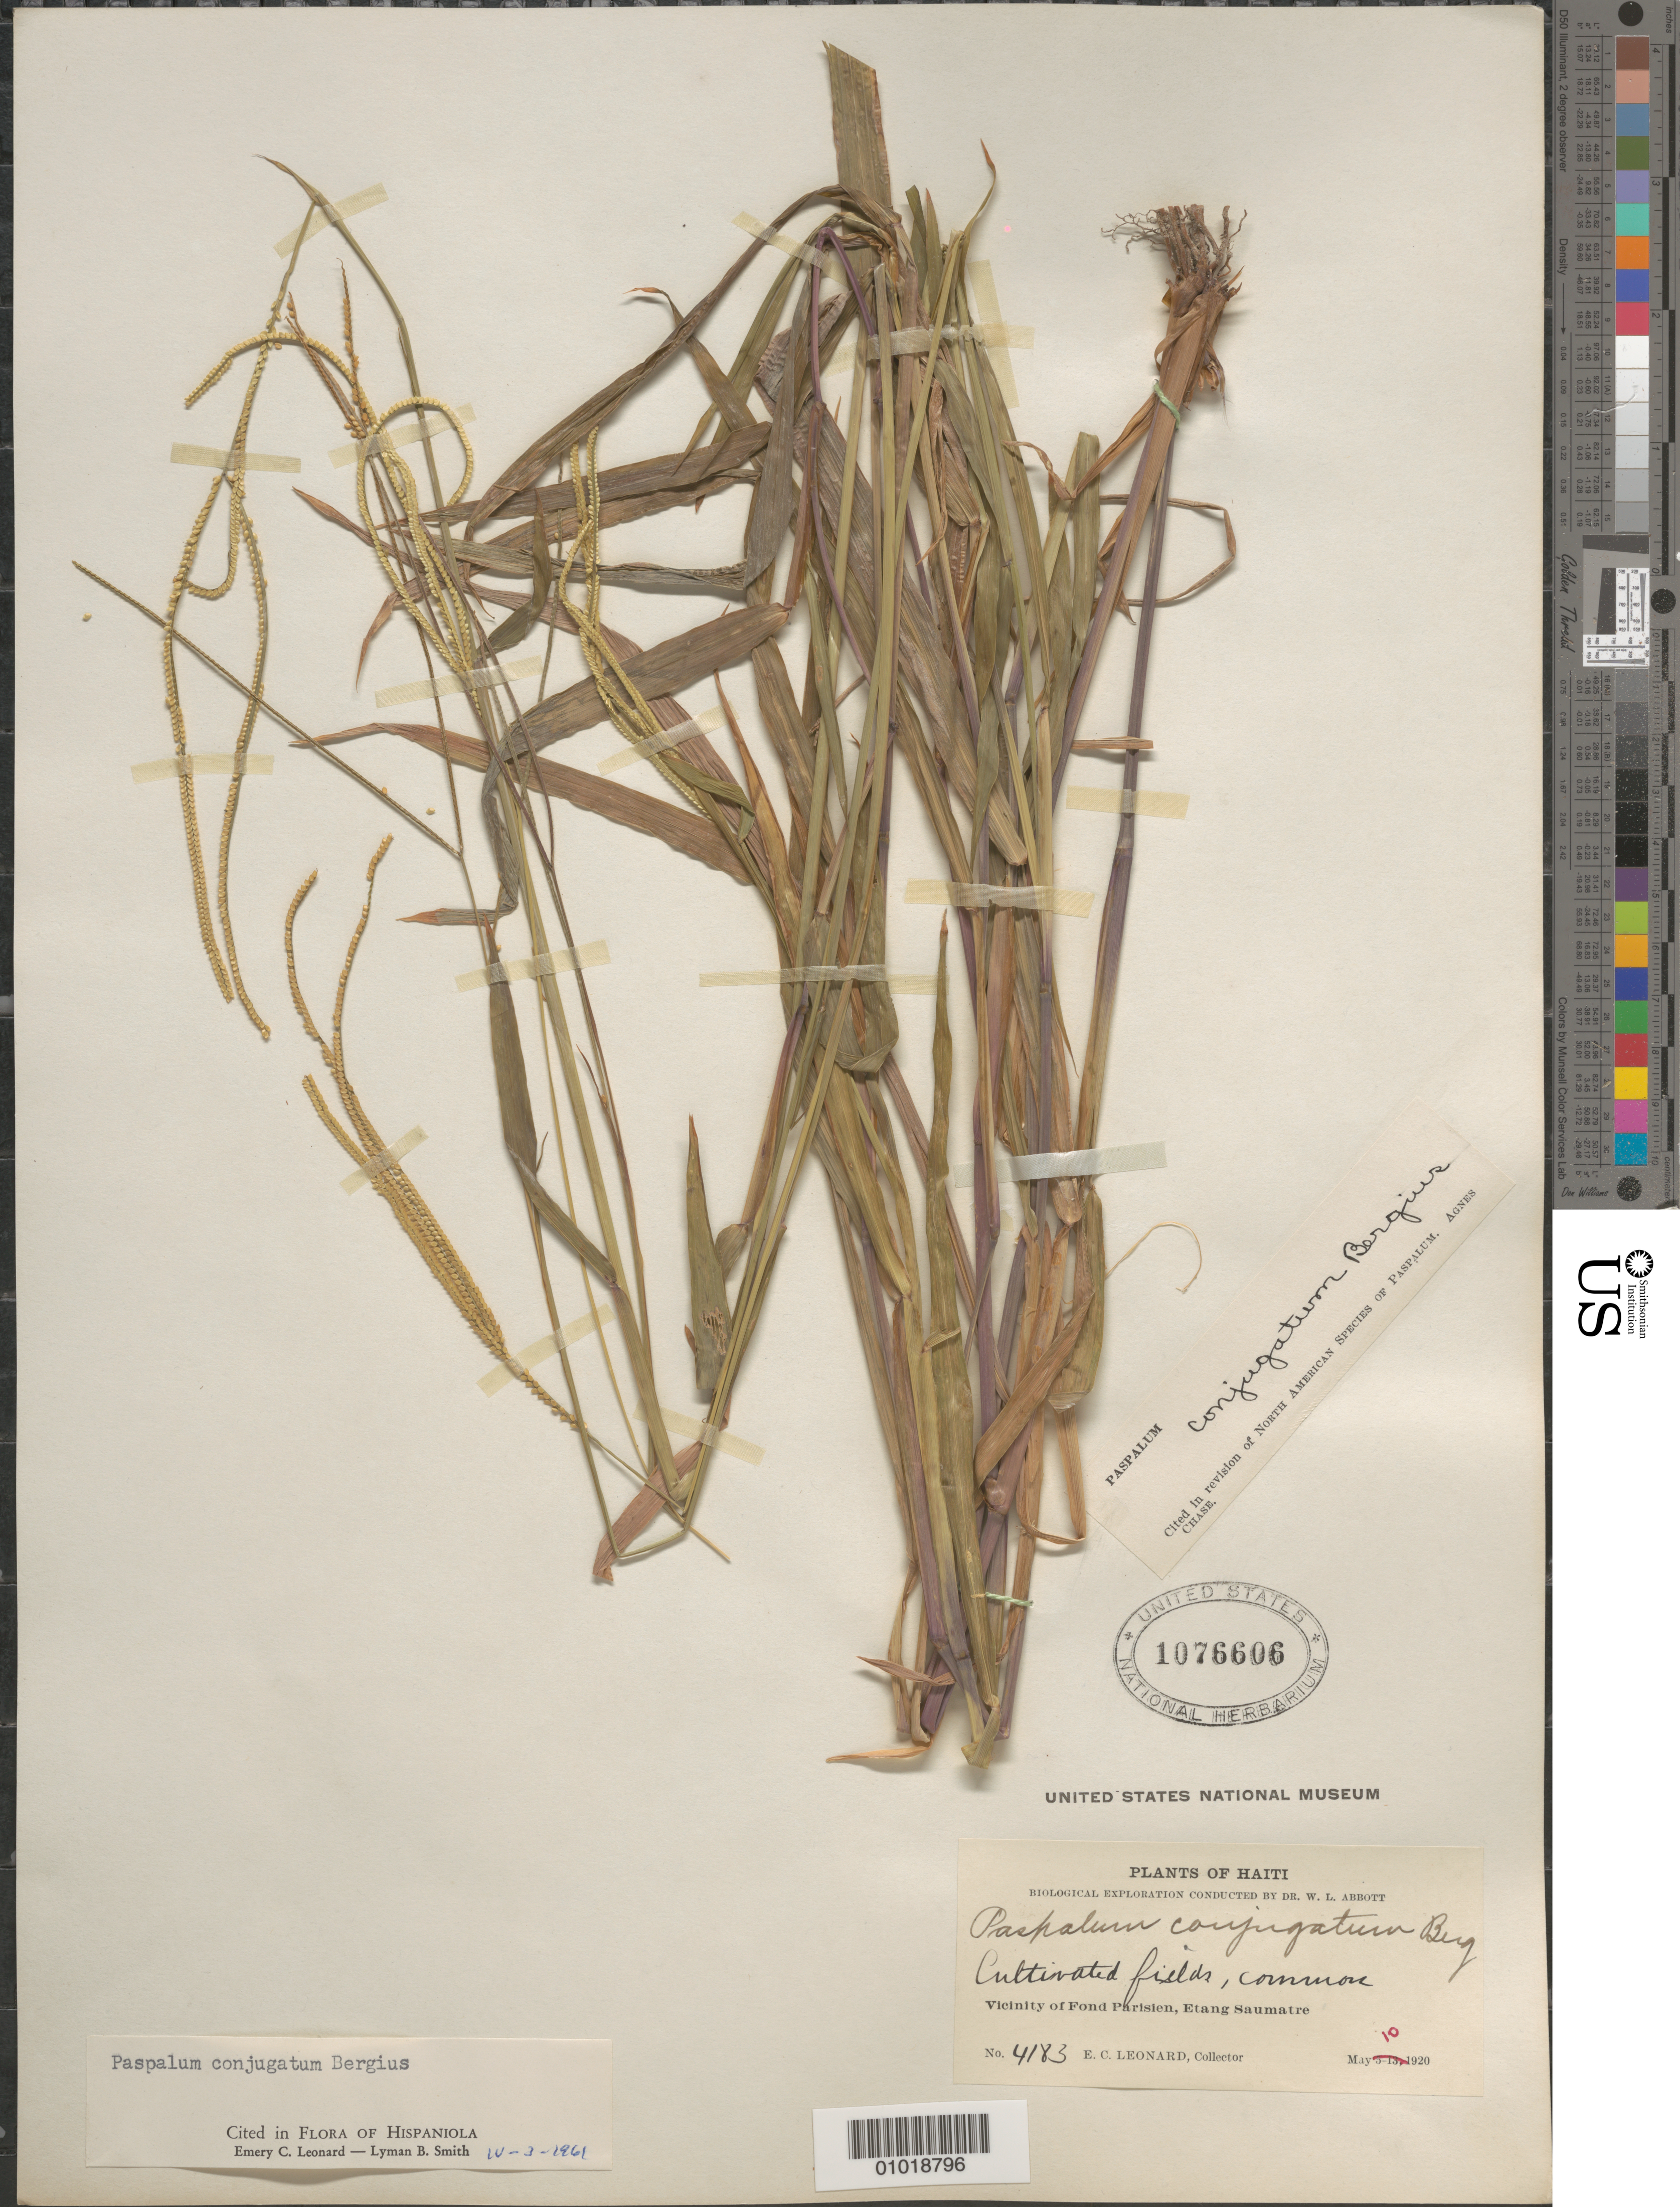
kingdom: Plantae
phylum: Tracheophyta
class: Liliopsida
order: Poales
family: Poaceae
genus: Paspalum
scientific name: Paspalum conjugatum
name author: P.J. Bergius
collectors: E. C. Leonard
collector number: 4183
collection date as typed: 10 May 1920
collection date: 1920-05-10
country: Haiti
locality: Vic. of FondParisien, Etang Saumatre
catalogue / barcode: US 1076606